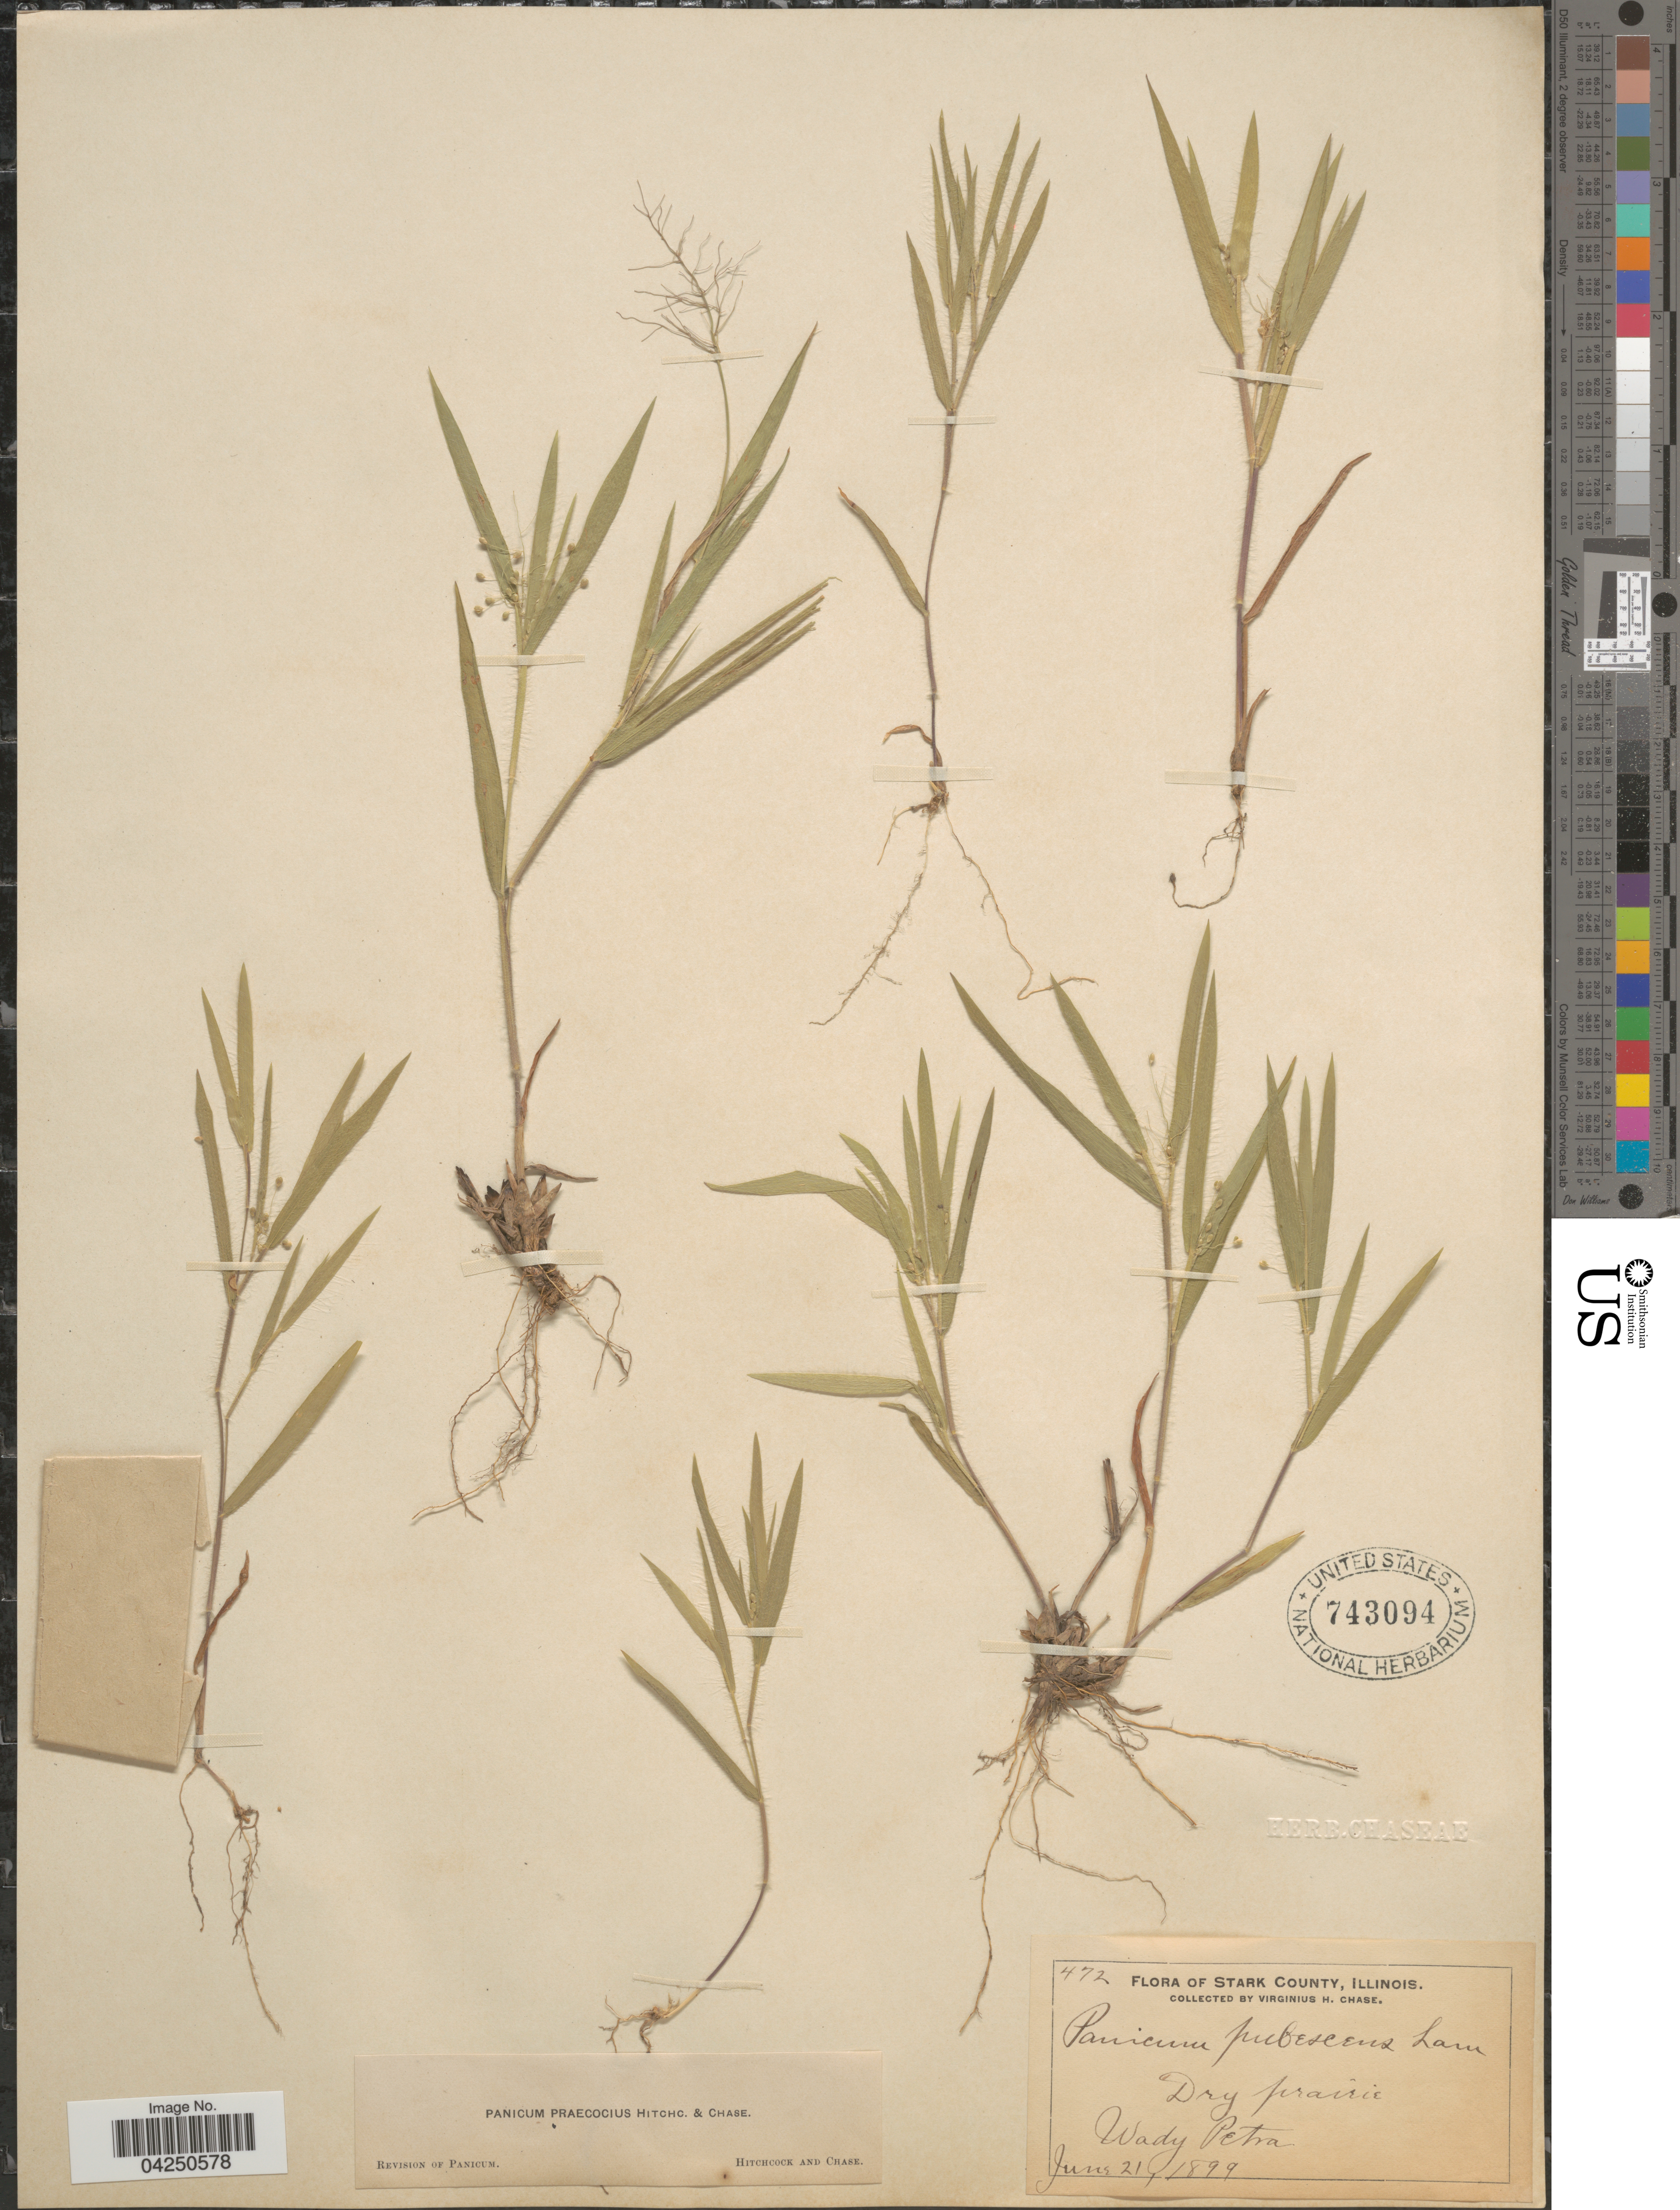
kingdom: Plantae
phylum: Tracheophyta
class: Liliopsida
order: Poales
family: Poaceae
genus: Dichanthelium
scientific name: Dichanthelium acuminatum var. acuminatum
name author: (Sw.) Gould & C.A. Clark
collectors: V. H. Chase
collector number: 472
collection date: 1899-06-21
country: United States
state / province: Illinois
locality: Stark County. Dry prairie. Wady Petra.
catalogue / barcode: US 743094